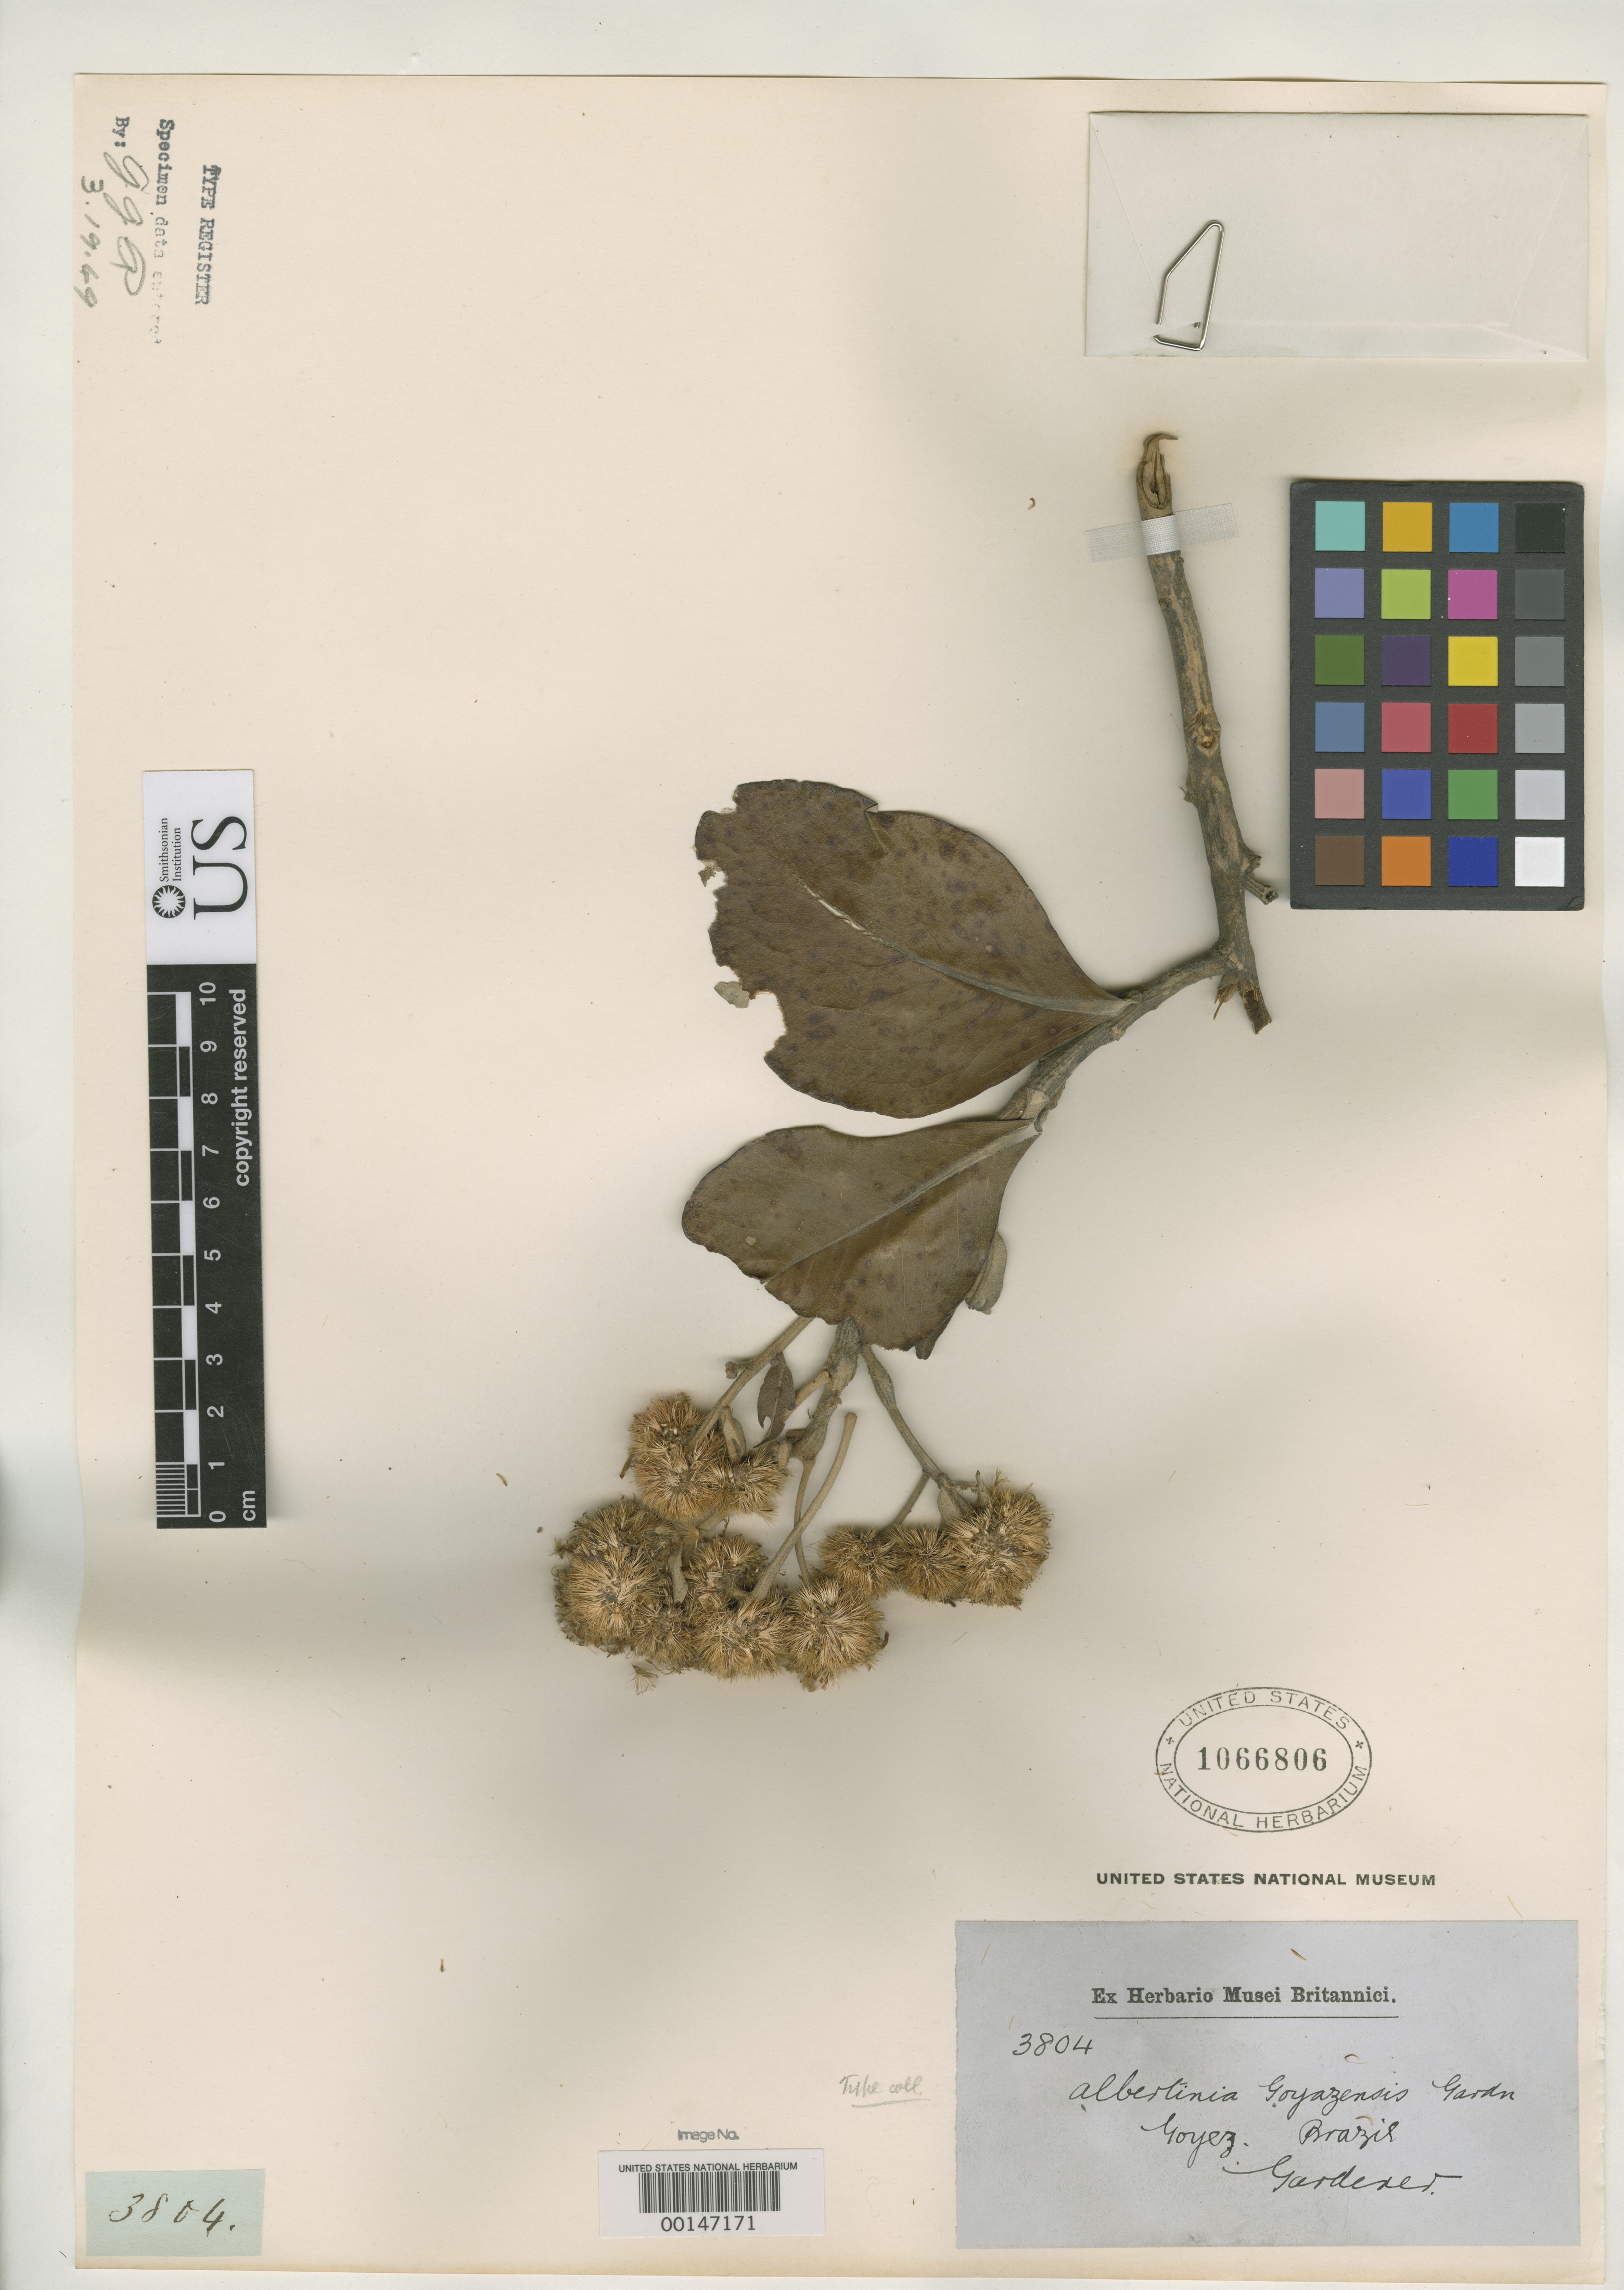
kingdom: Plantae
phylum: Tracheophyta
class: Magnoliopsida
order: Asterales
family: Asteraceae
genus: Albertinia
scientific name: Albertinia goyazensis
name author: Gardner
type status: Type Collection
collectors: G. Gardner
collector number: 3804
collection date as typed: Apr 1840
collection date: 1840-04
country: Brazil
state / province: Goiás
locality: Villa de Arrayas.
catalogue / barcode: US 1066806